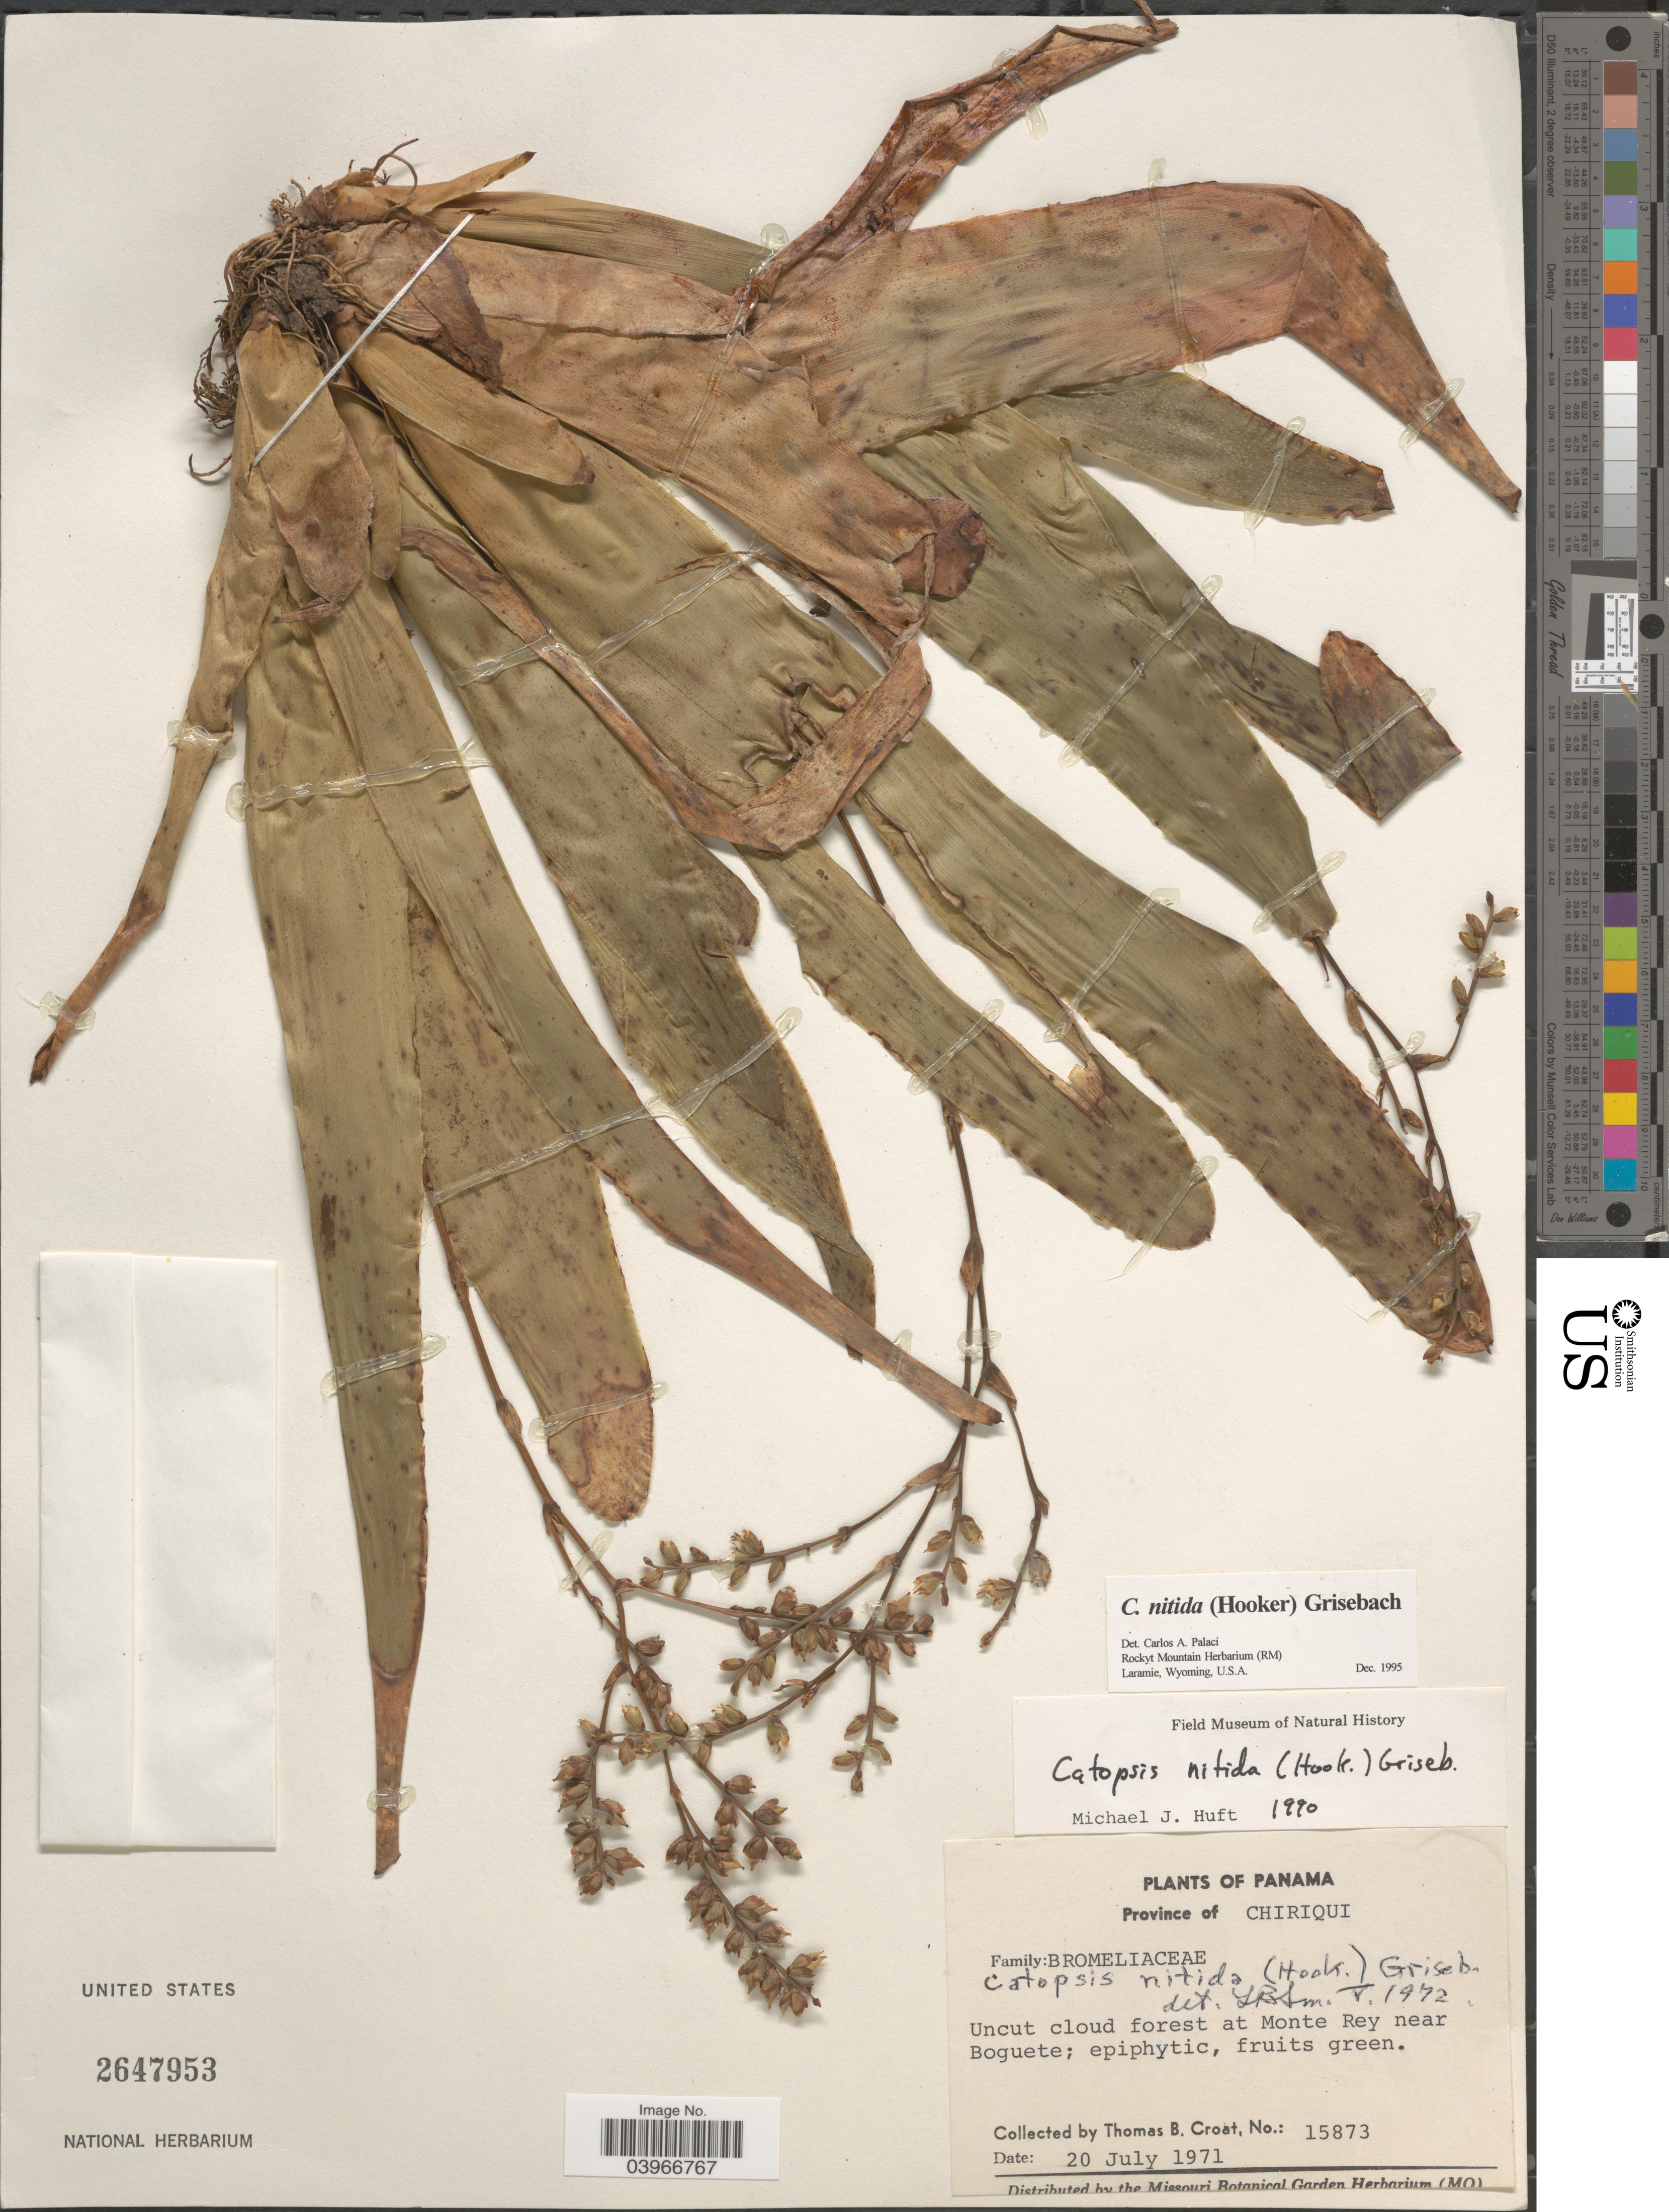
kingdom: Plantae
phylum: Tracheophyta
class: Liliopsida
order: Poales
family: Bromeliaceae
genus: Catopsis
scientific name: Catopsis nitida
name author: (Hook.) Griseb.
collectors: T. B. Croat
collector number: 15873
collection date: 1971-07-20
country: Panama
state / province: Chiriqui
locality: Uncut cloud forest at Monte Rey near Boguete.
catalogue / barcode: US 2647953